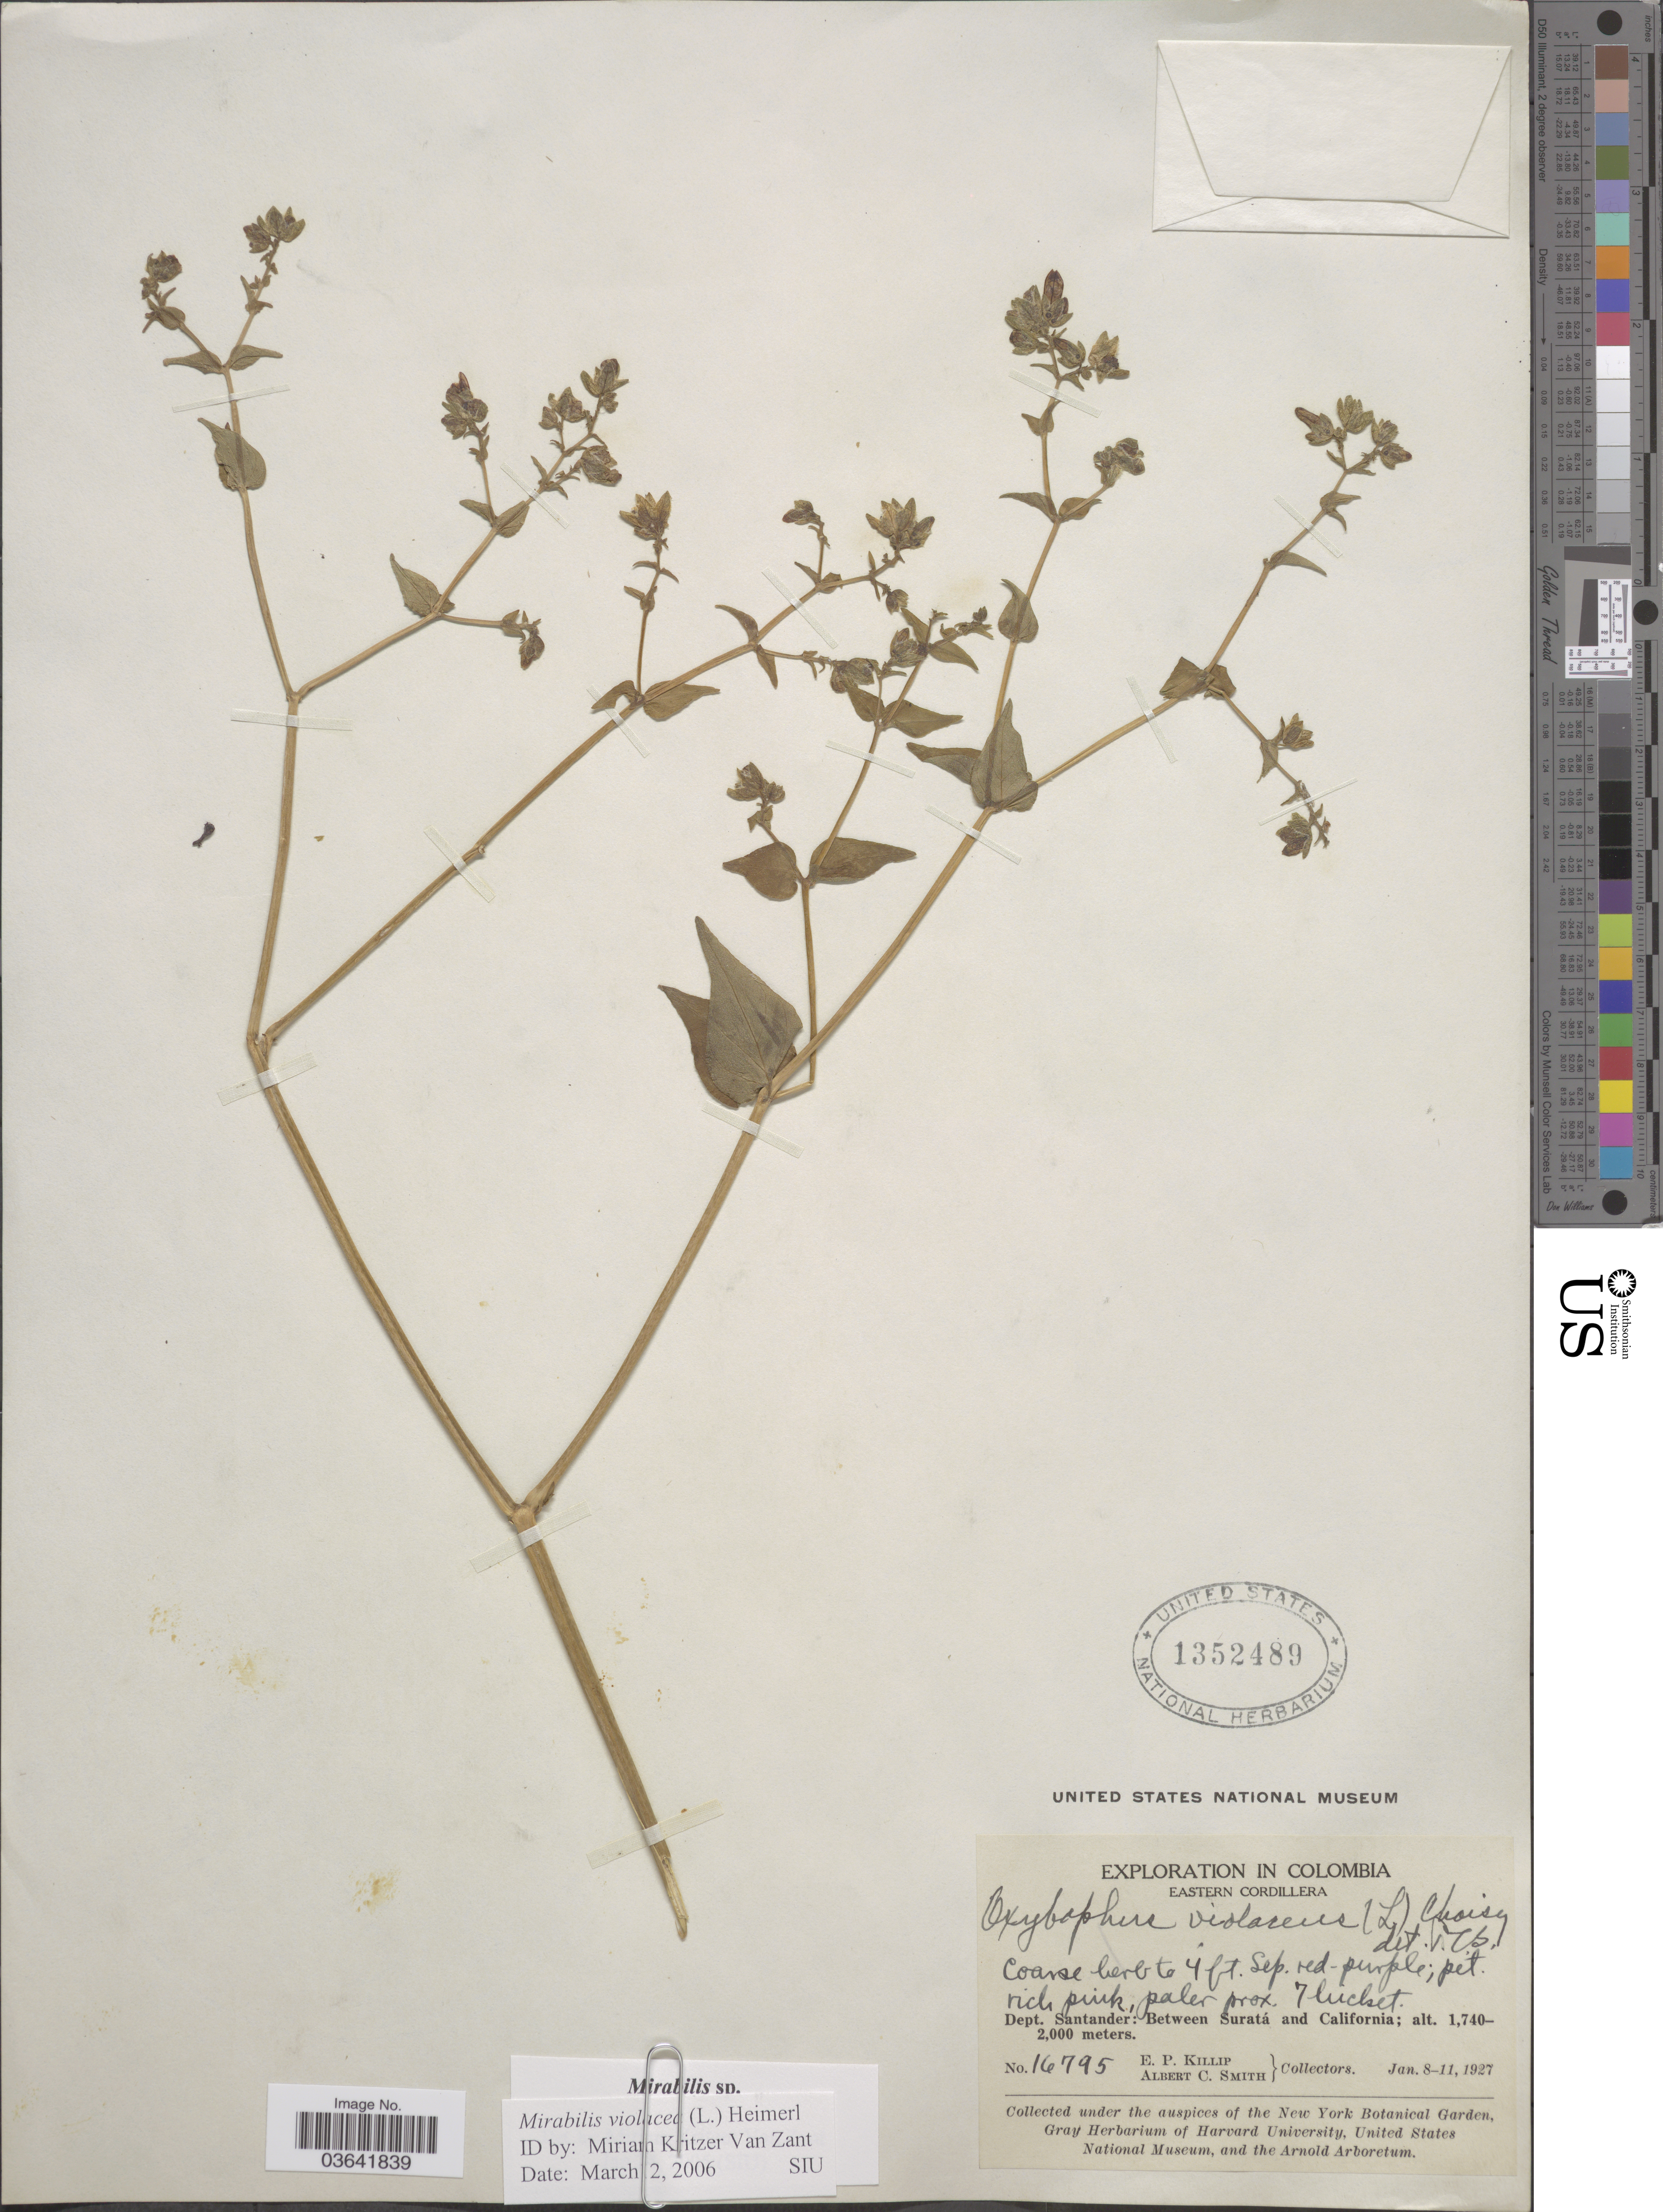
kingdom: Plantae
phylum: Tracheophyta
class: Magnoliopsida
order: Caryophyllales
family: Nyctaginaceae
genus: Mirabilis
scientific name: Mirabilis violacea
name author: (L.) Heimerl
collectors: E. P. Killip & A. C. Smith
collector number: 16795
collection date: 1927-01-08/1927-01-11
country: Colombia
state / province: Santander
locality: Eastern Cordillera. Dept. Santander: Between Suratá and California.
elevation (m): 1740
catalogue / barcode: US 1352489